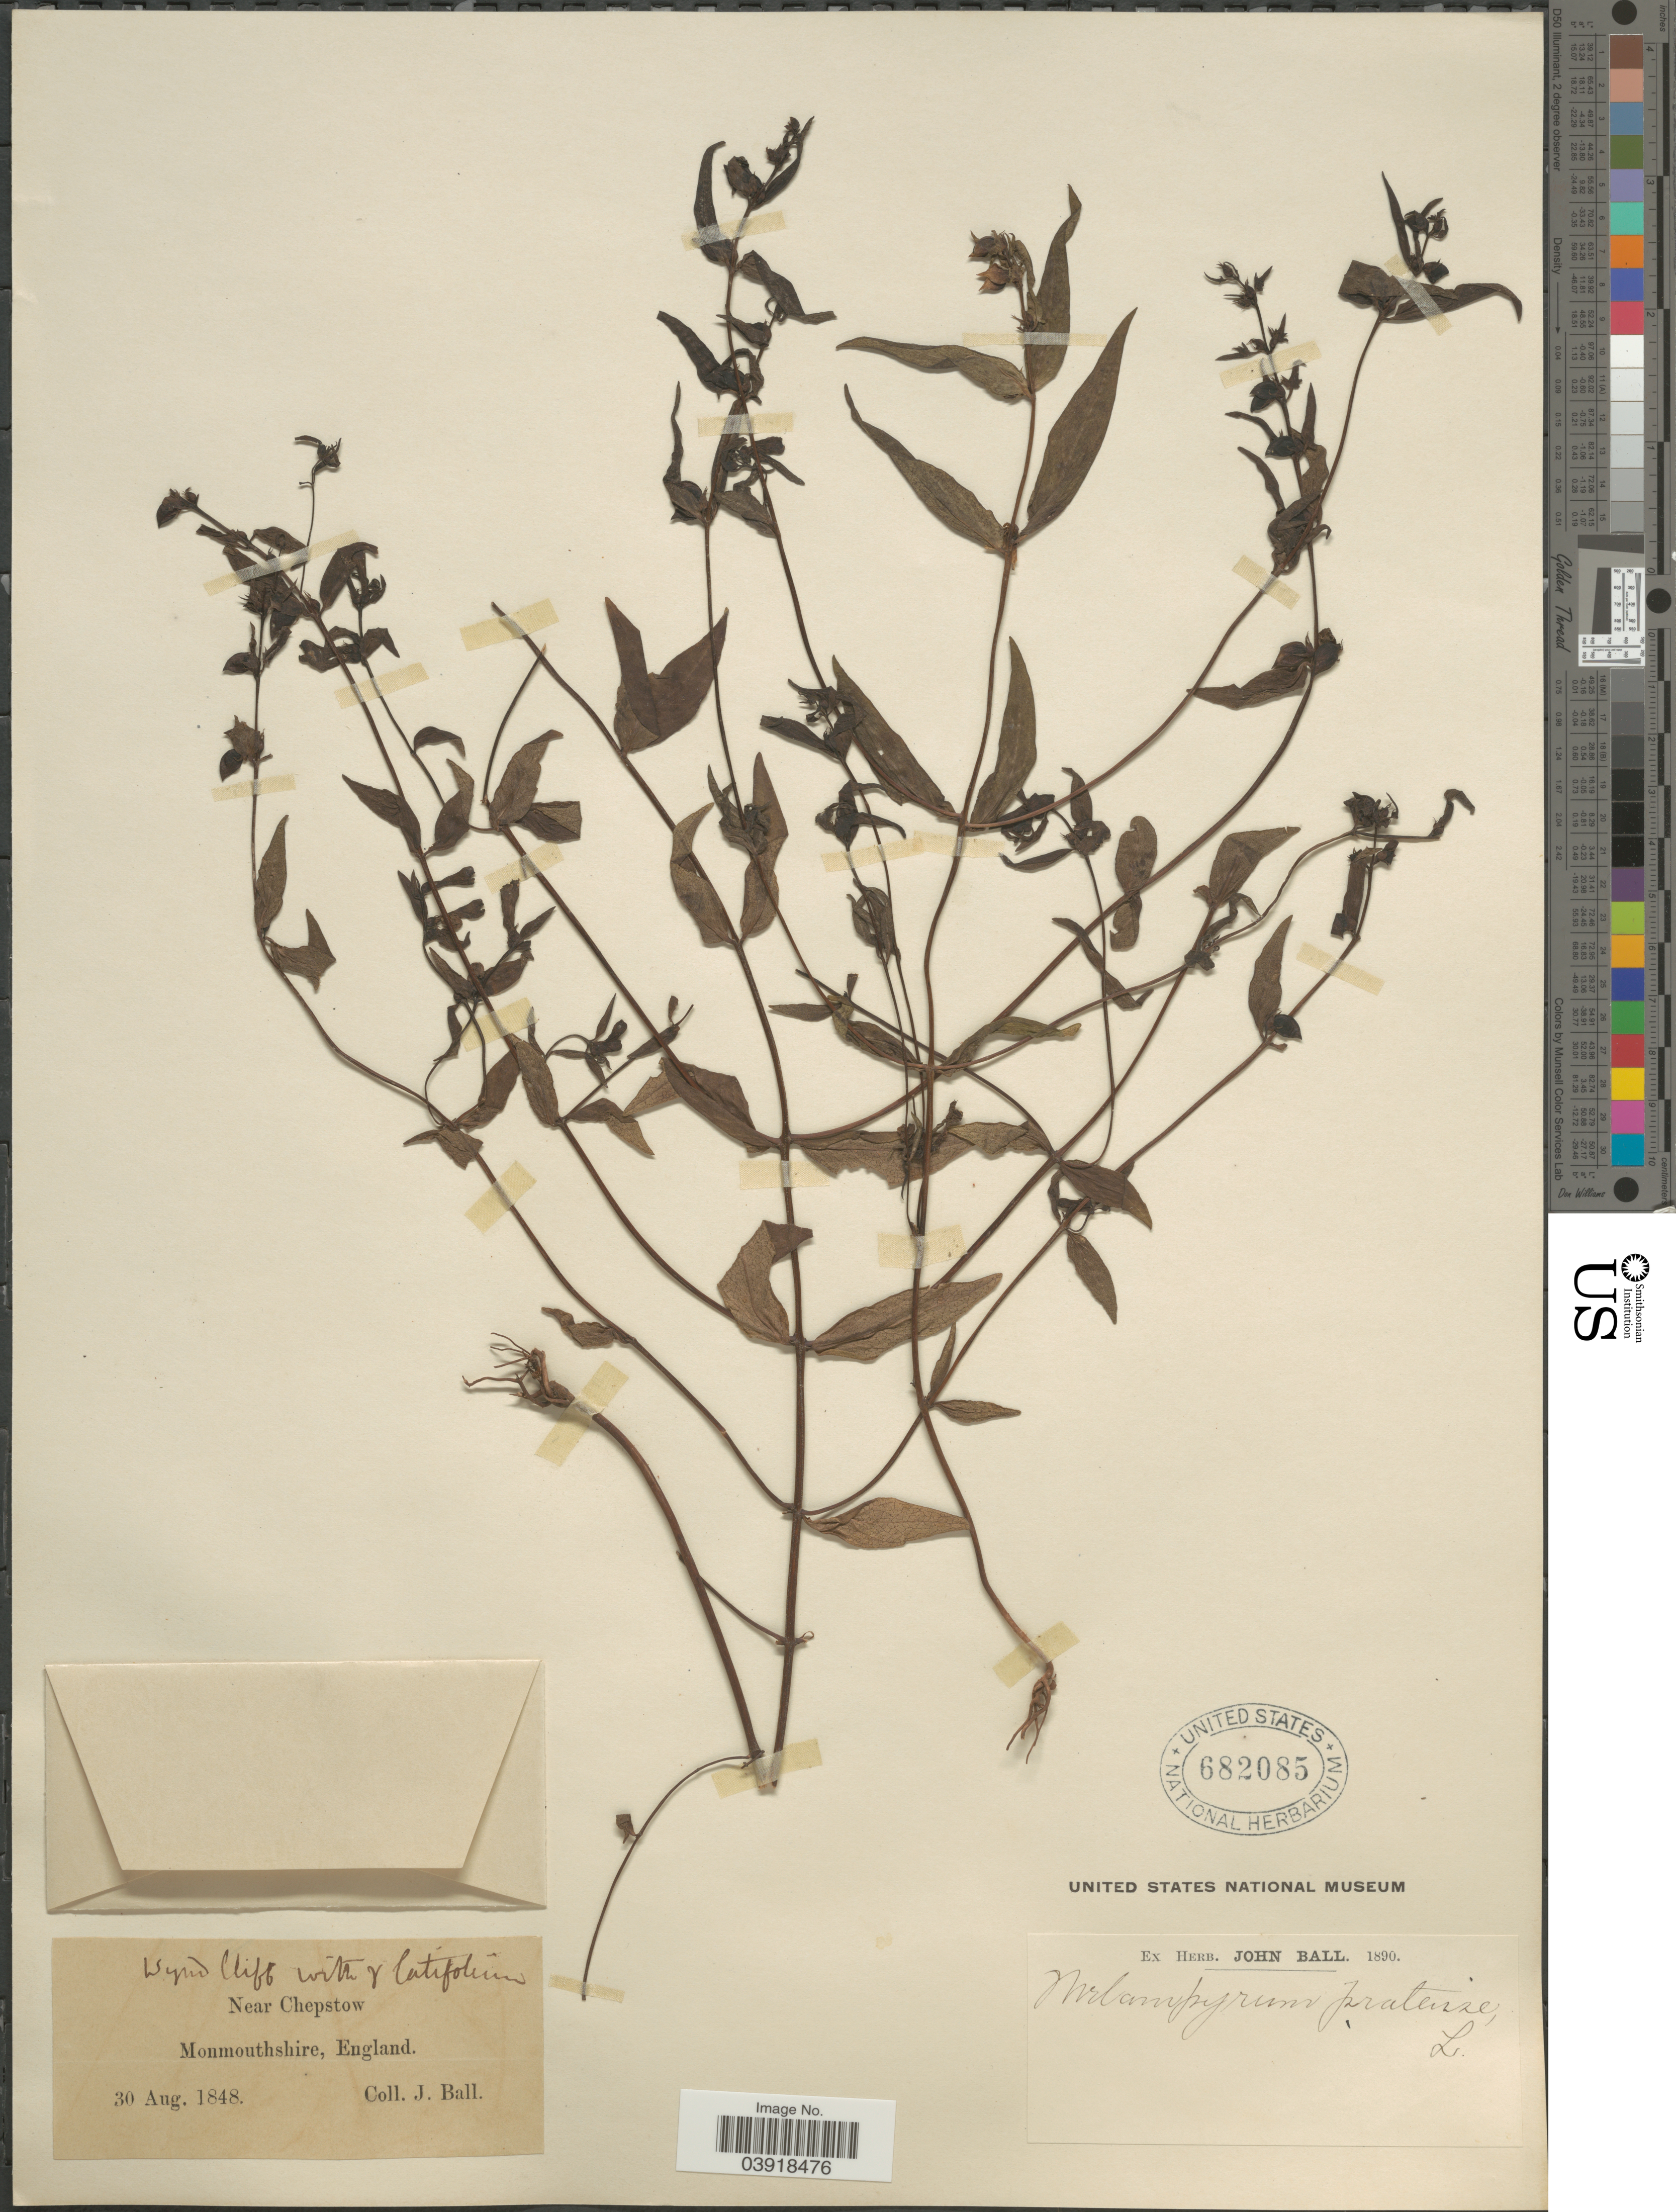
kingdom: Plantae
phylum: Tracheophyta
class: Magnoliopsida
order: Lamiales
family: Orobanchaceae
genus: Melampyrum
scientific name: Melampyrum pratense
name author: L.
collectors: J. Ball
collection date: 1848-08-30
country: United Kingdom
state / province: England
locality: Near Chepstow. Monmouthshire.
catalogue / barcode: US 682085